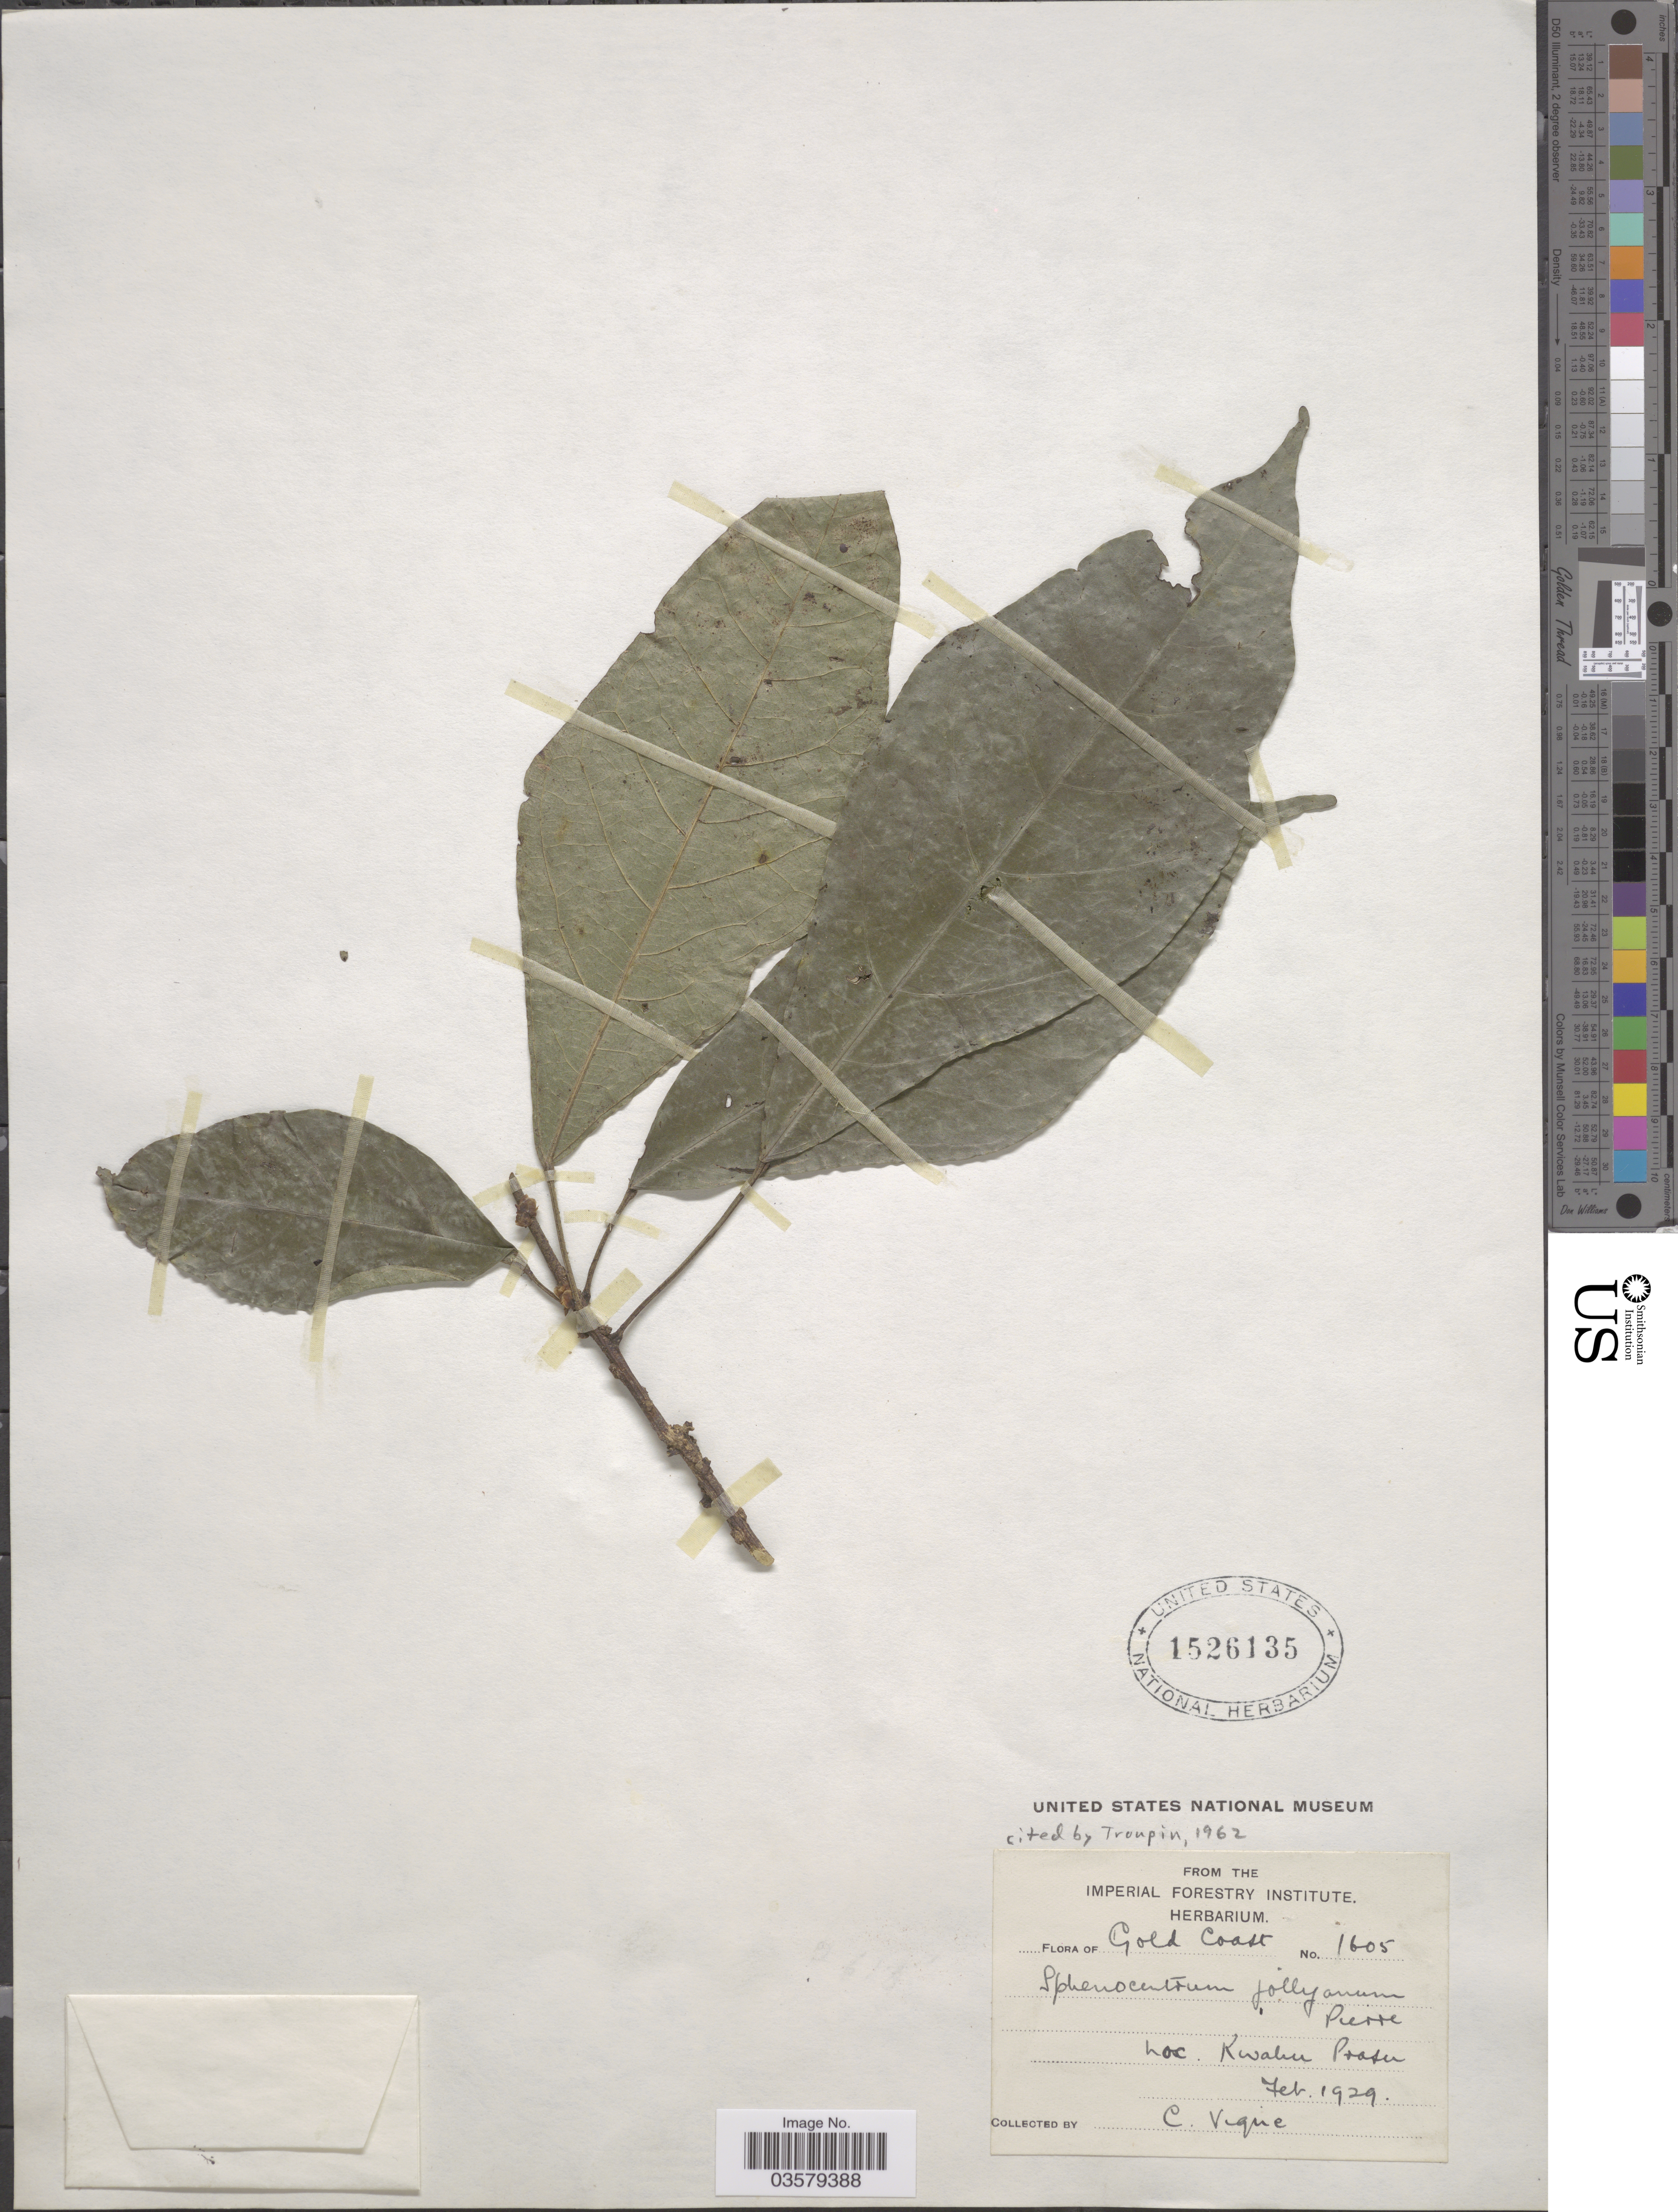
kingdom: Plantae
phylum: Tracheophyta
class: Magnoliopsida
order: Ranunculales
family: Menispermaceae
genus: Sphenocentrum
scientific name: Sphenocentrum jollyanum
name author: Pierre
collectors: C. Vigne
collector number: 1605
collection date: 1929-02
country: Ghana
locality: Gold Coast. Kwahu Prasu.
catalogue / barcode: US 1526135